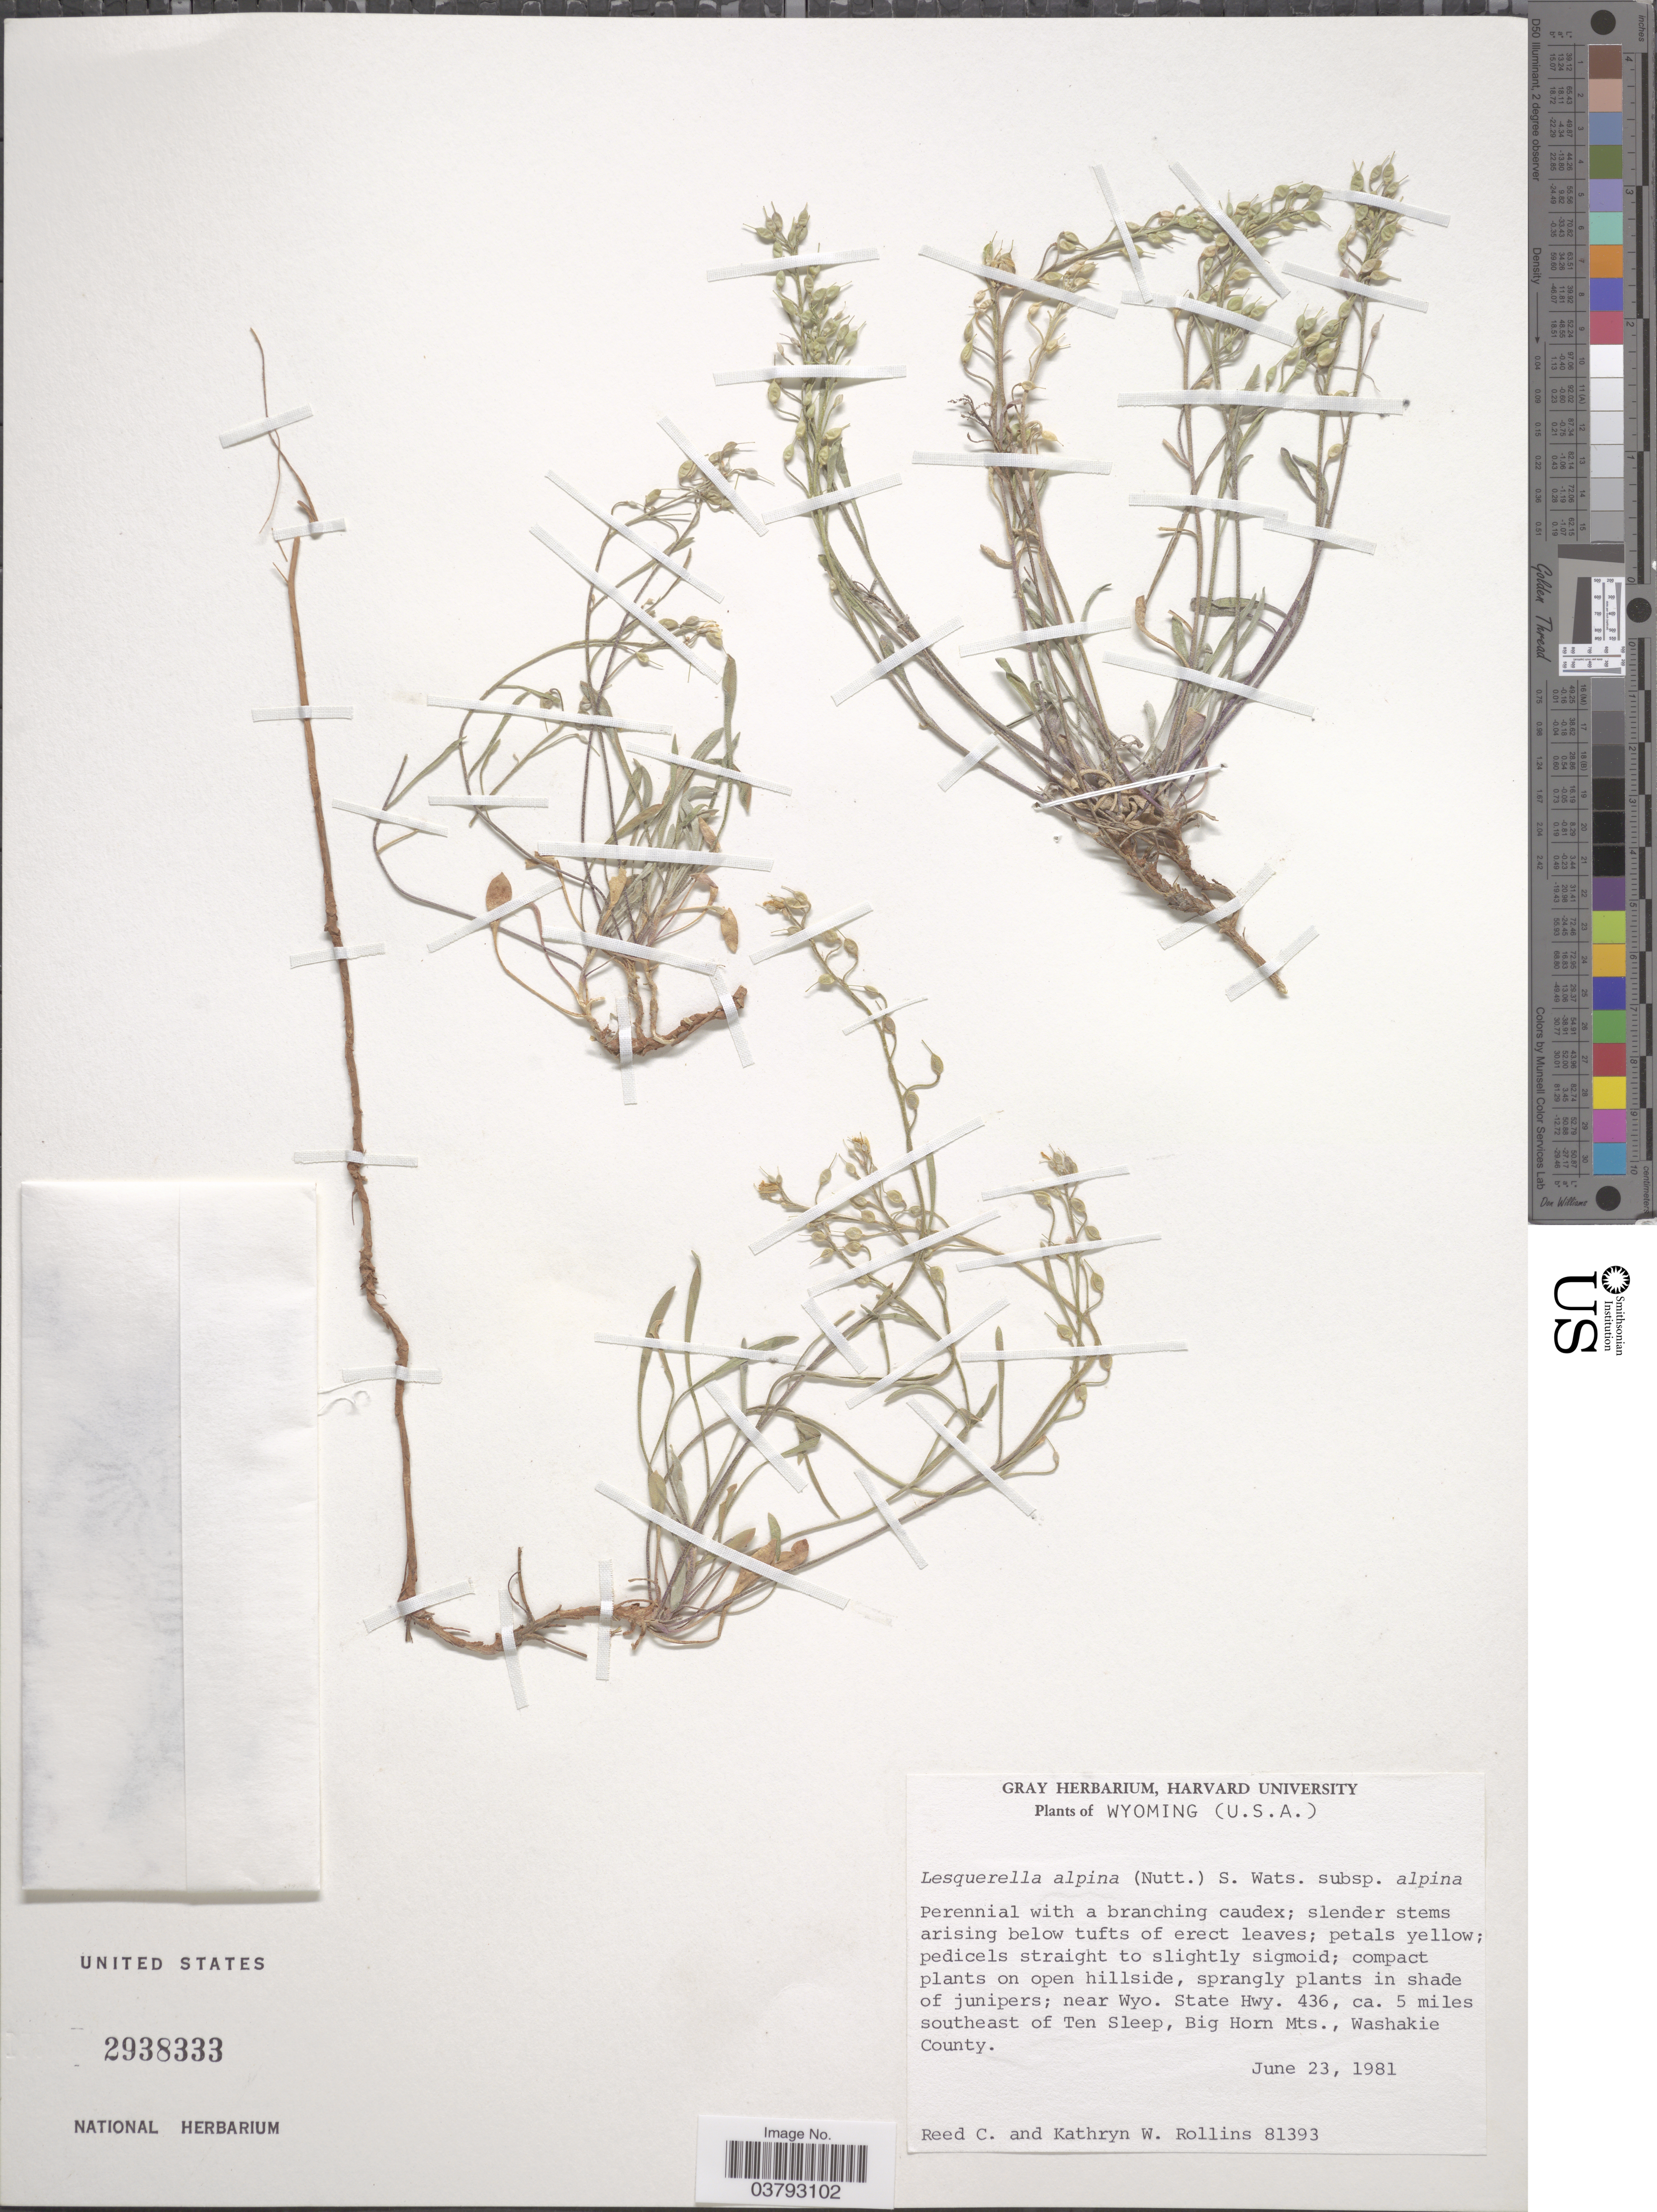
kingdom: Plantae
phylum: Tracheophyta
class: Magnoliopsida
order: Brassicales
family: Brassicaceae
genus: Lesquerella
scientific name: Lesquerella alpina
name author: (Nutt.) S. Watson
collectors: R. C. Rollins & K. W. Rollins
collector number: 81393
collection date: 1981-06-23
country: United States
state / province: Wyoming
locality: Near Wyo. State Hwy. 436, ca. 5 miles southeast of Ten Sleep, Big Horn Mts., Washakie County.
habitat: sprangly plants in shade of junipers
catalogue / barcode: US 2938333